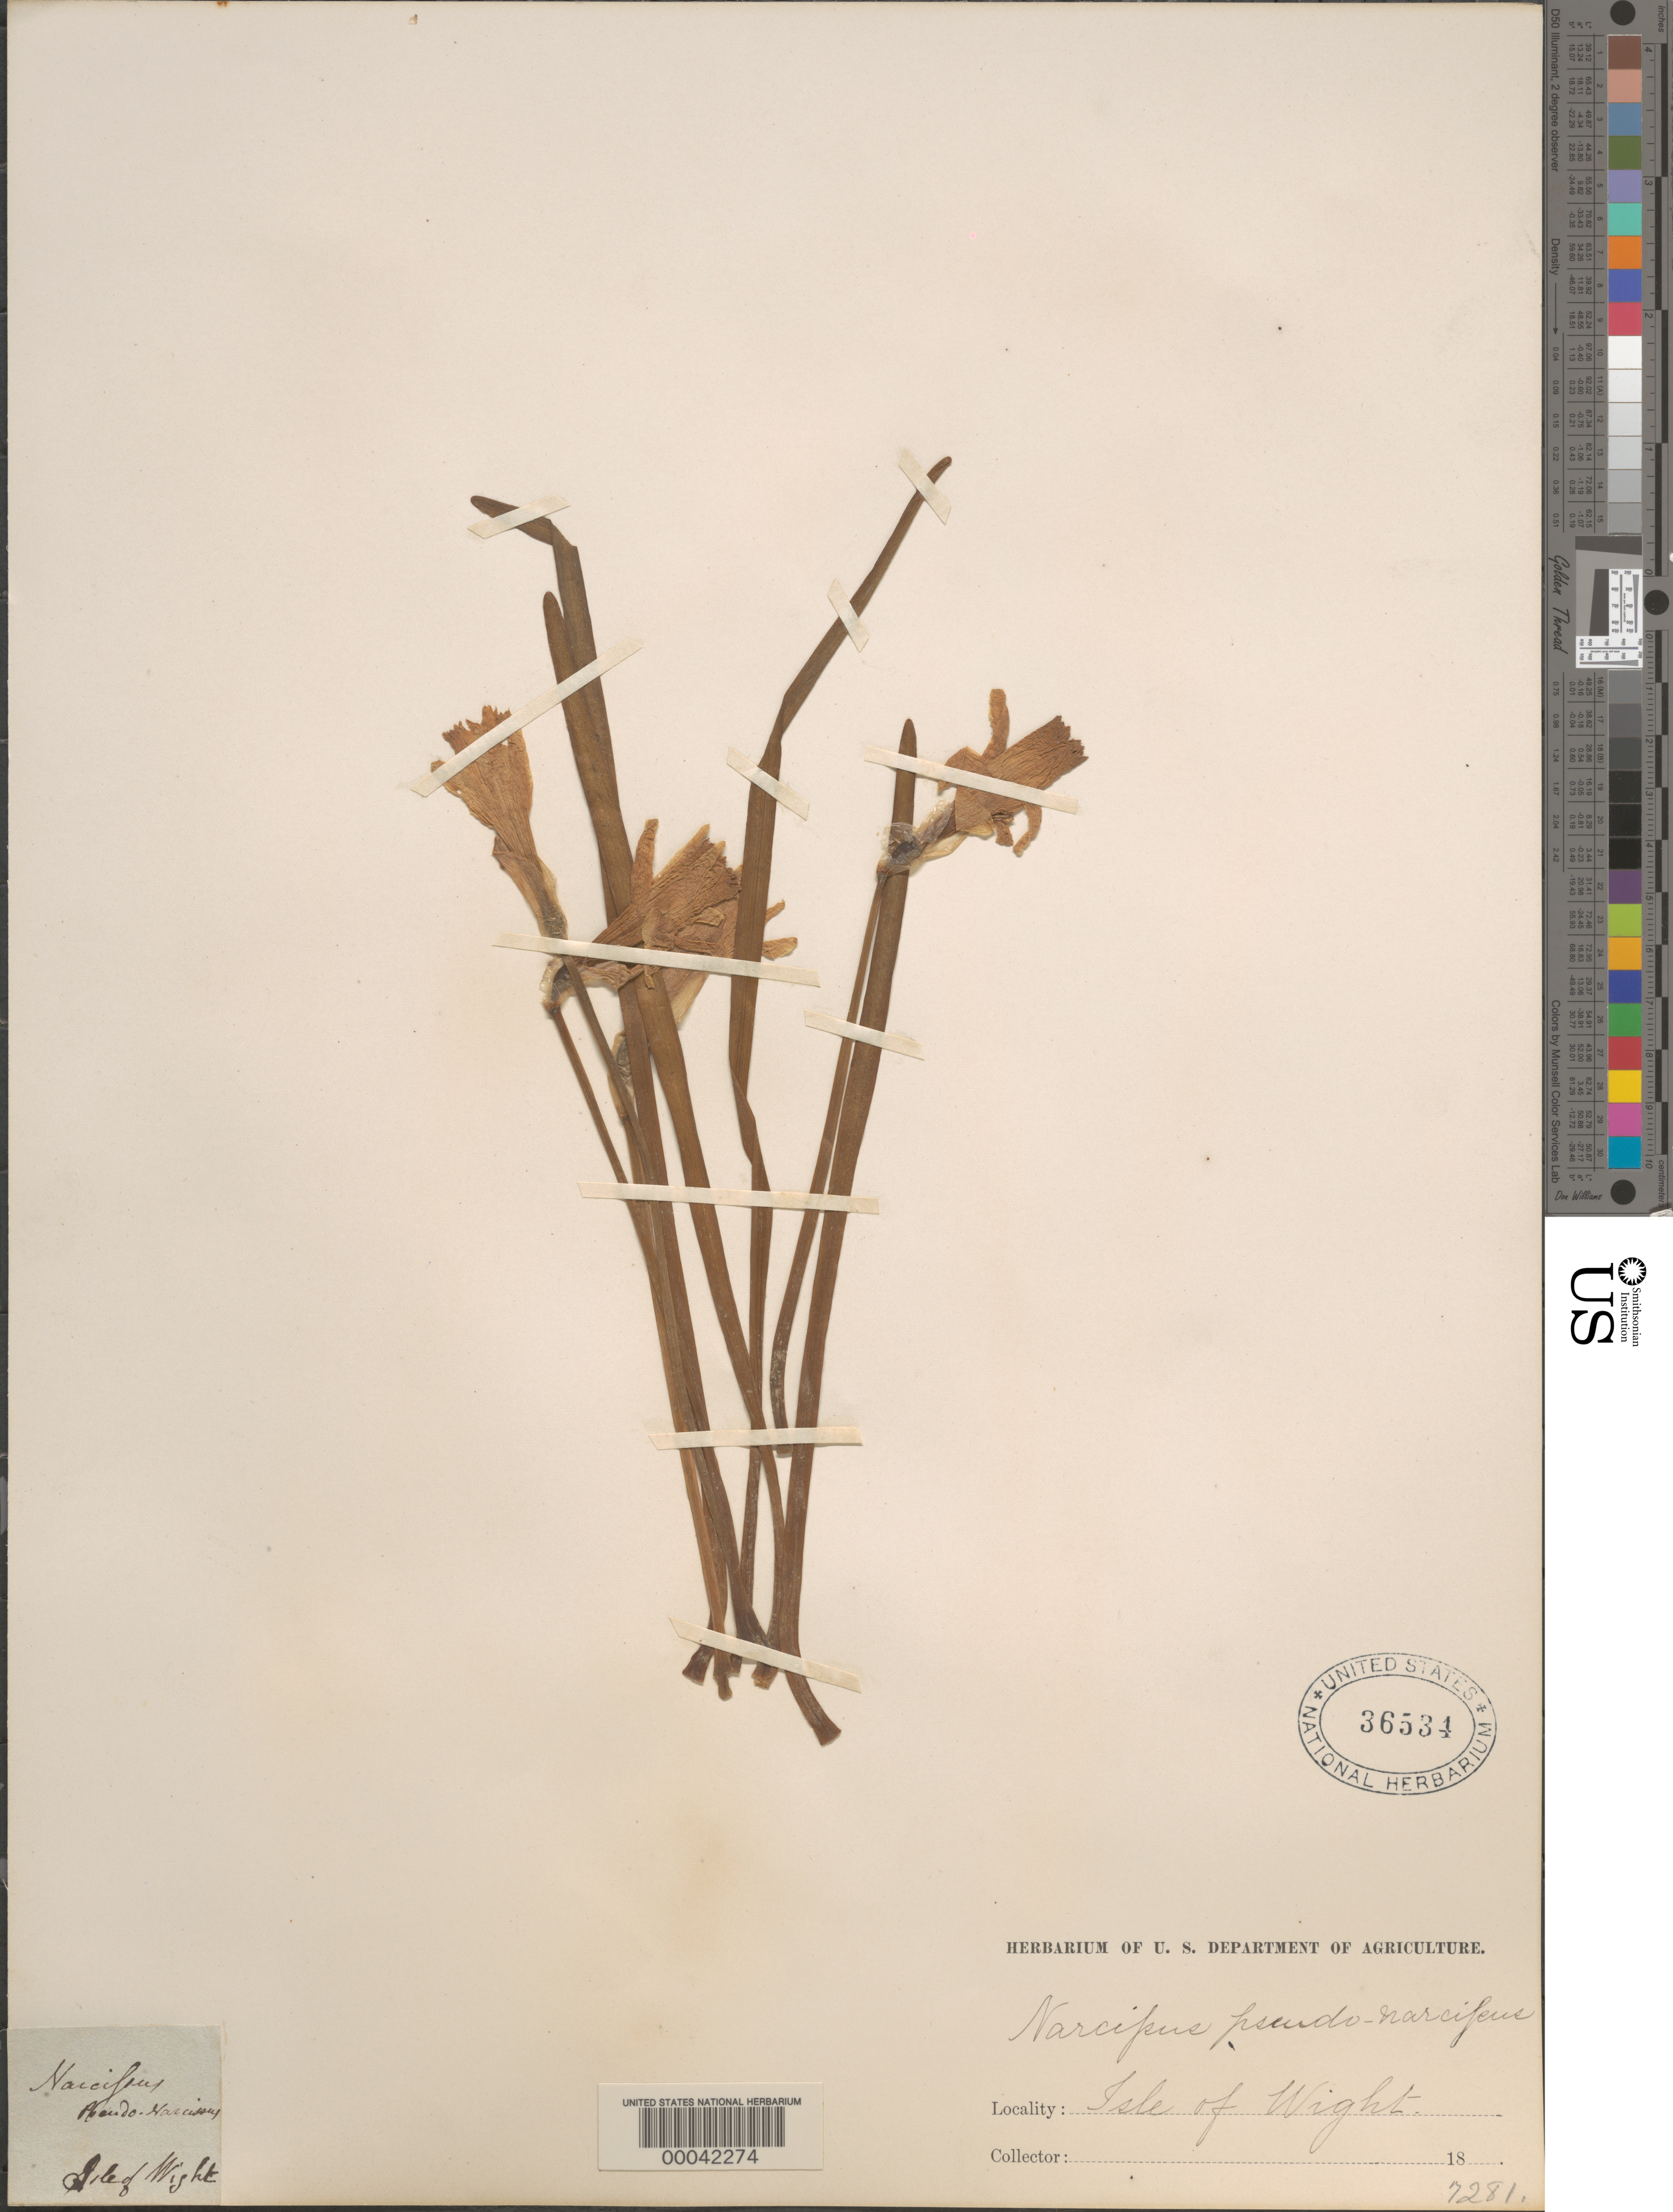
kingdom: Plantae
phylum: Tracheophyta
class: Liliopsida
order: Asparagales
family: Amaryllidaceae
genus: Narcissus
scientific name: Narcissus pseudonarcissus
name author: L.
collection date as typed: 18--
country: United Kingdom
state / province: England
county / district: Isle Of Wight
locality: Isle of wight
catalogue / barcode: US 36534